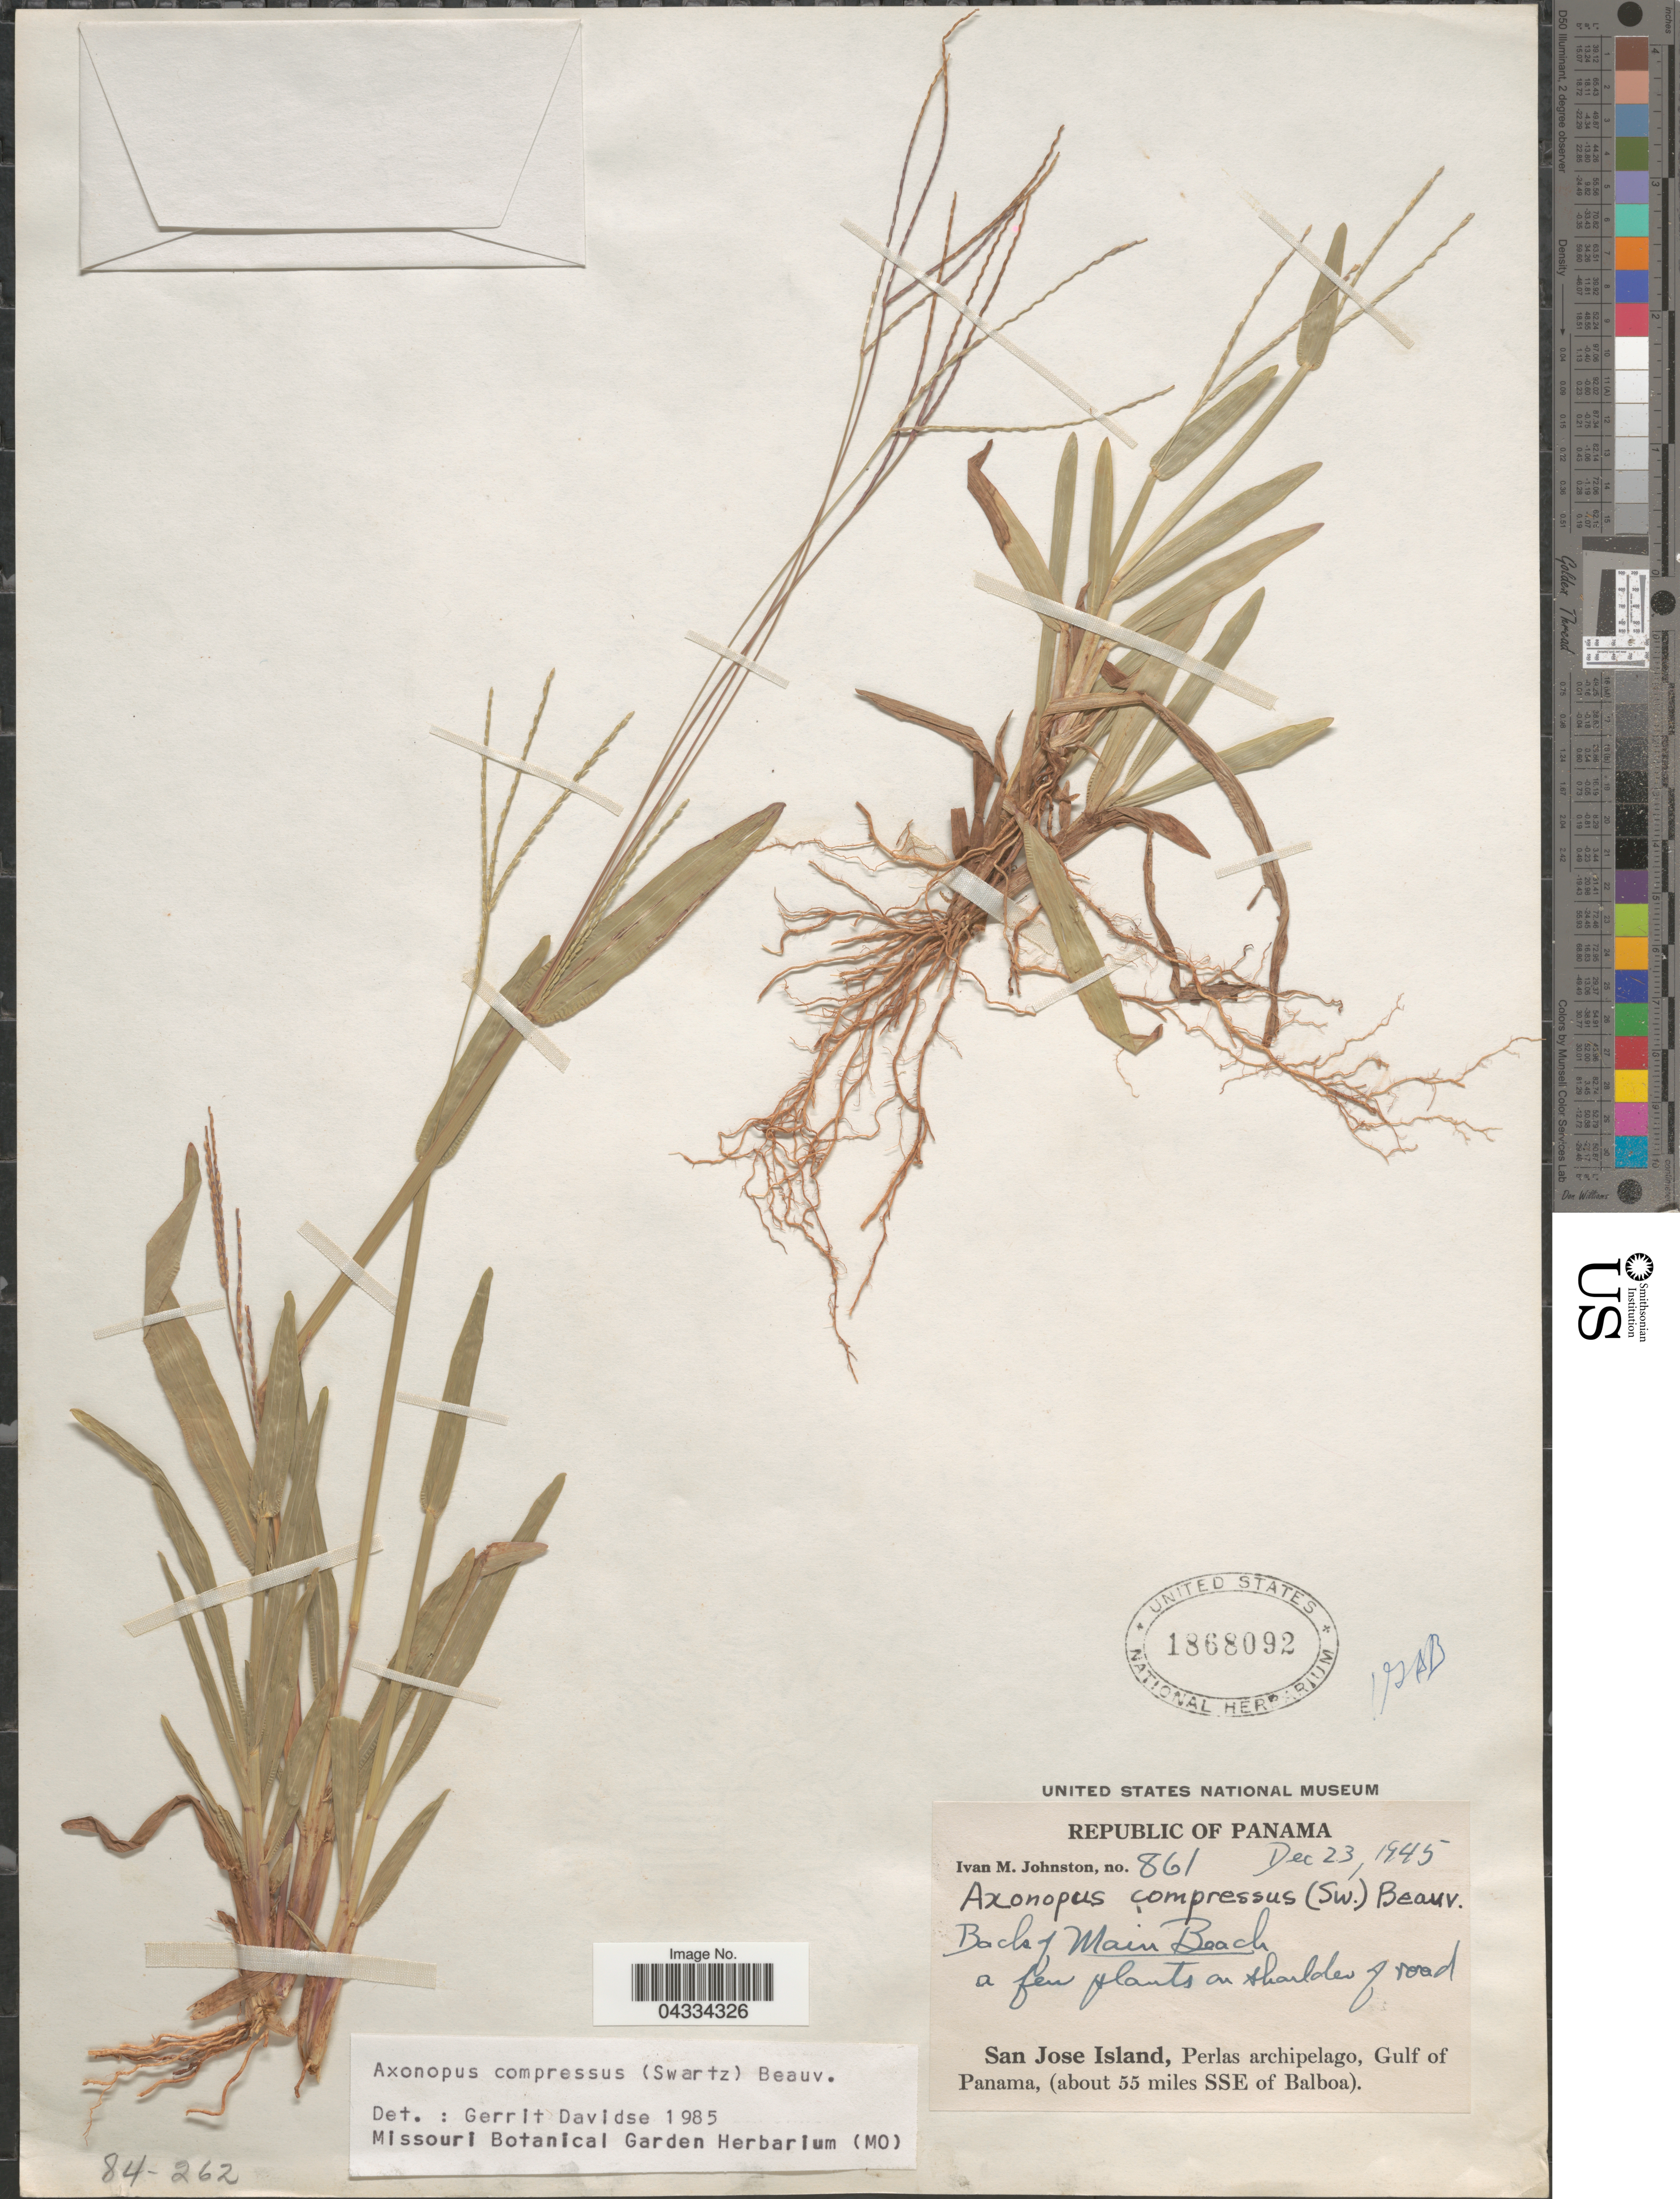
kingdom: Plantae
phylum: Tracheophyta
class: Liliopsida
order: Poales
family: Poaceae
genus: Axonopus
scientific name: Axonopus compressus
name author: (Sw.) P. Beauv.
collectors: I.M. Johnston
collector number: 861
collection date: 1945-12-23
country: Panama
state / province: Panamá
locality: Back of Main Beach. San Jose Island, Perlas archipelago, Gulf of Panama, (about 55 miles SSE of Balboa).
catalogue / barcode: US 1868092